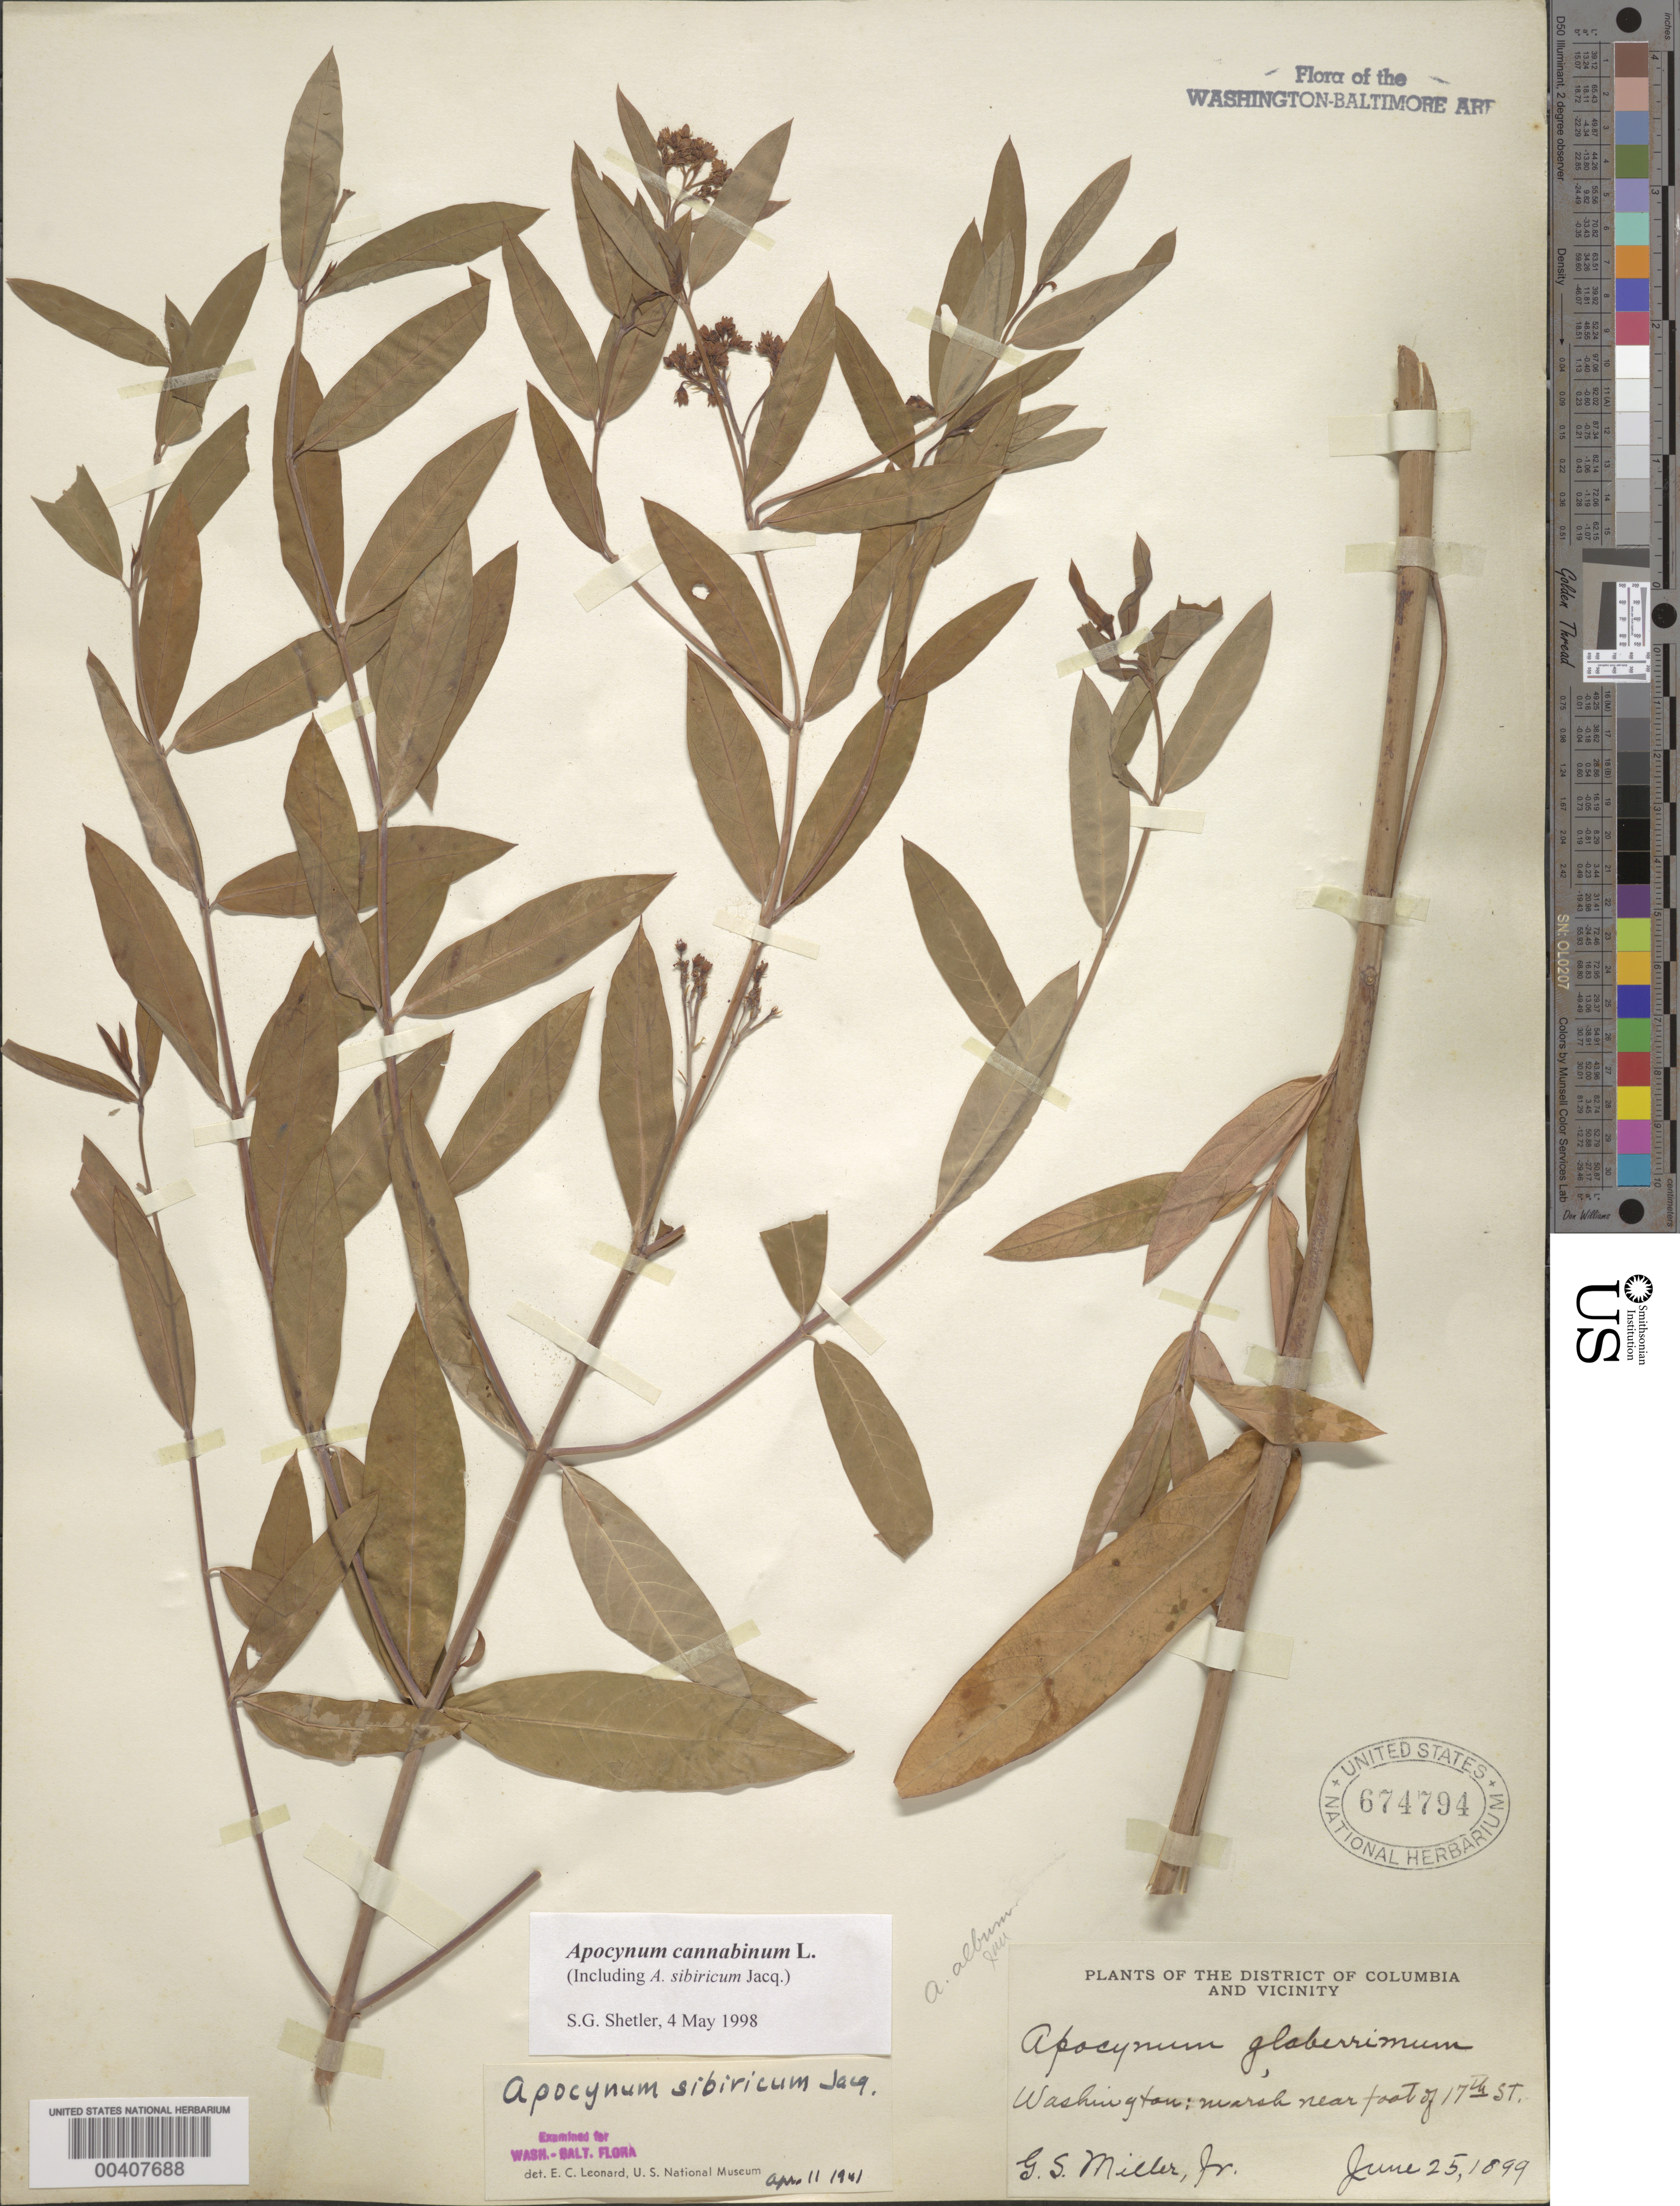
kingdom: Plantae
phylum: Tracheophyta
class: Magnoliopsida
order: Gentianales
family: Apocynaceae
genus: Apocynum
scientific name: Apocynum cannabinum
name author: L.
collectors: G. S. Miller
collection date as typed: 25 Jun 1899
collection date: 1899-06-25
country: United States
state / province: District of Columbia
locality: Marsh, foot of 17th Street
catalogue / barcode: US 674794